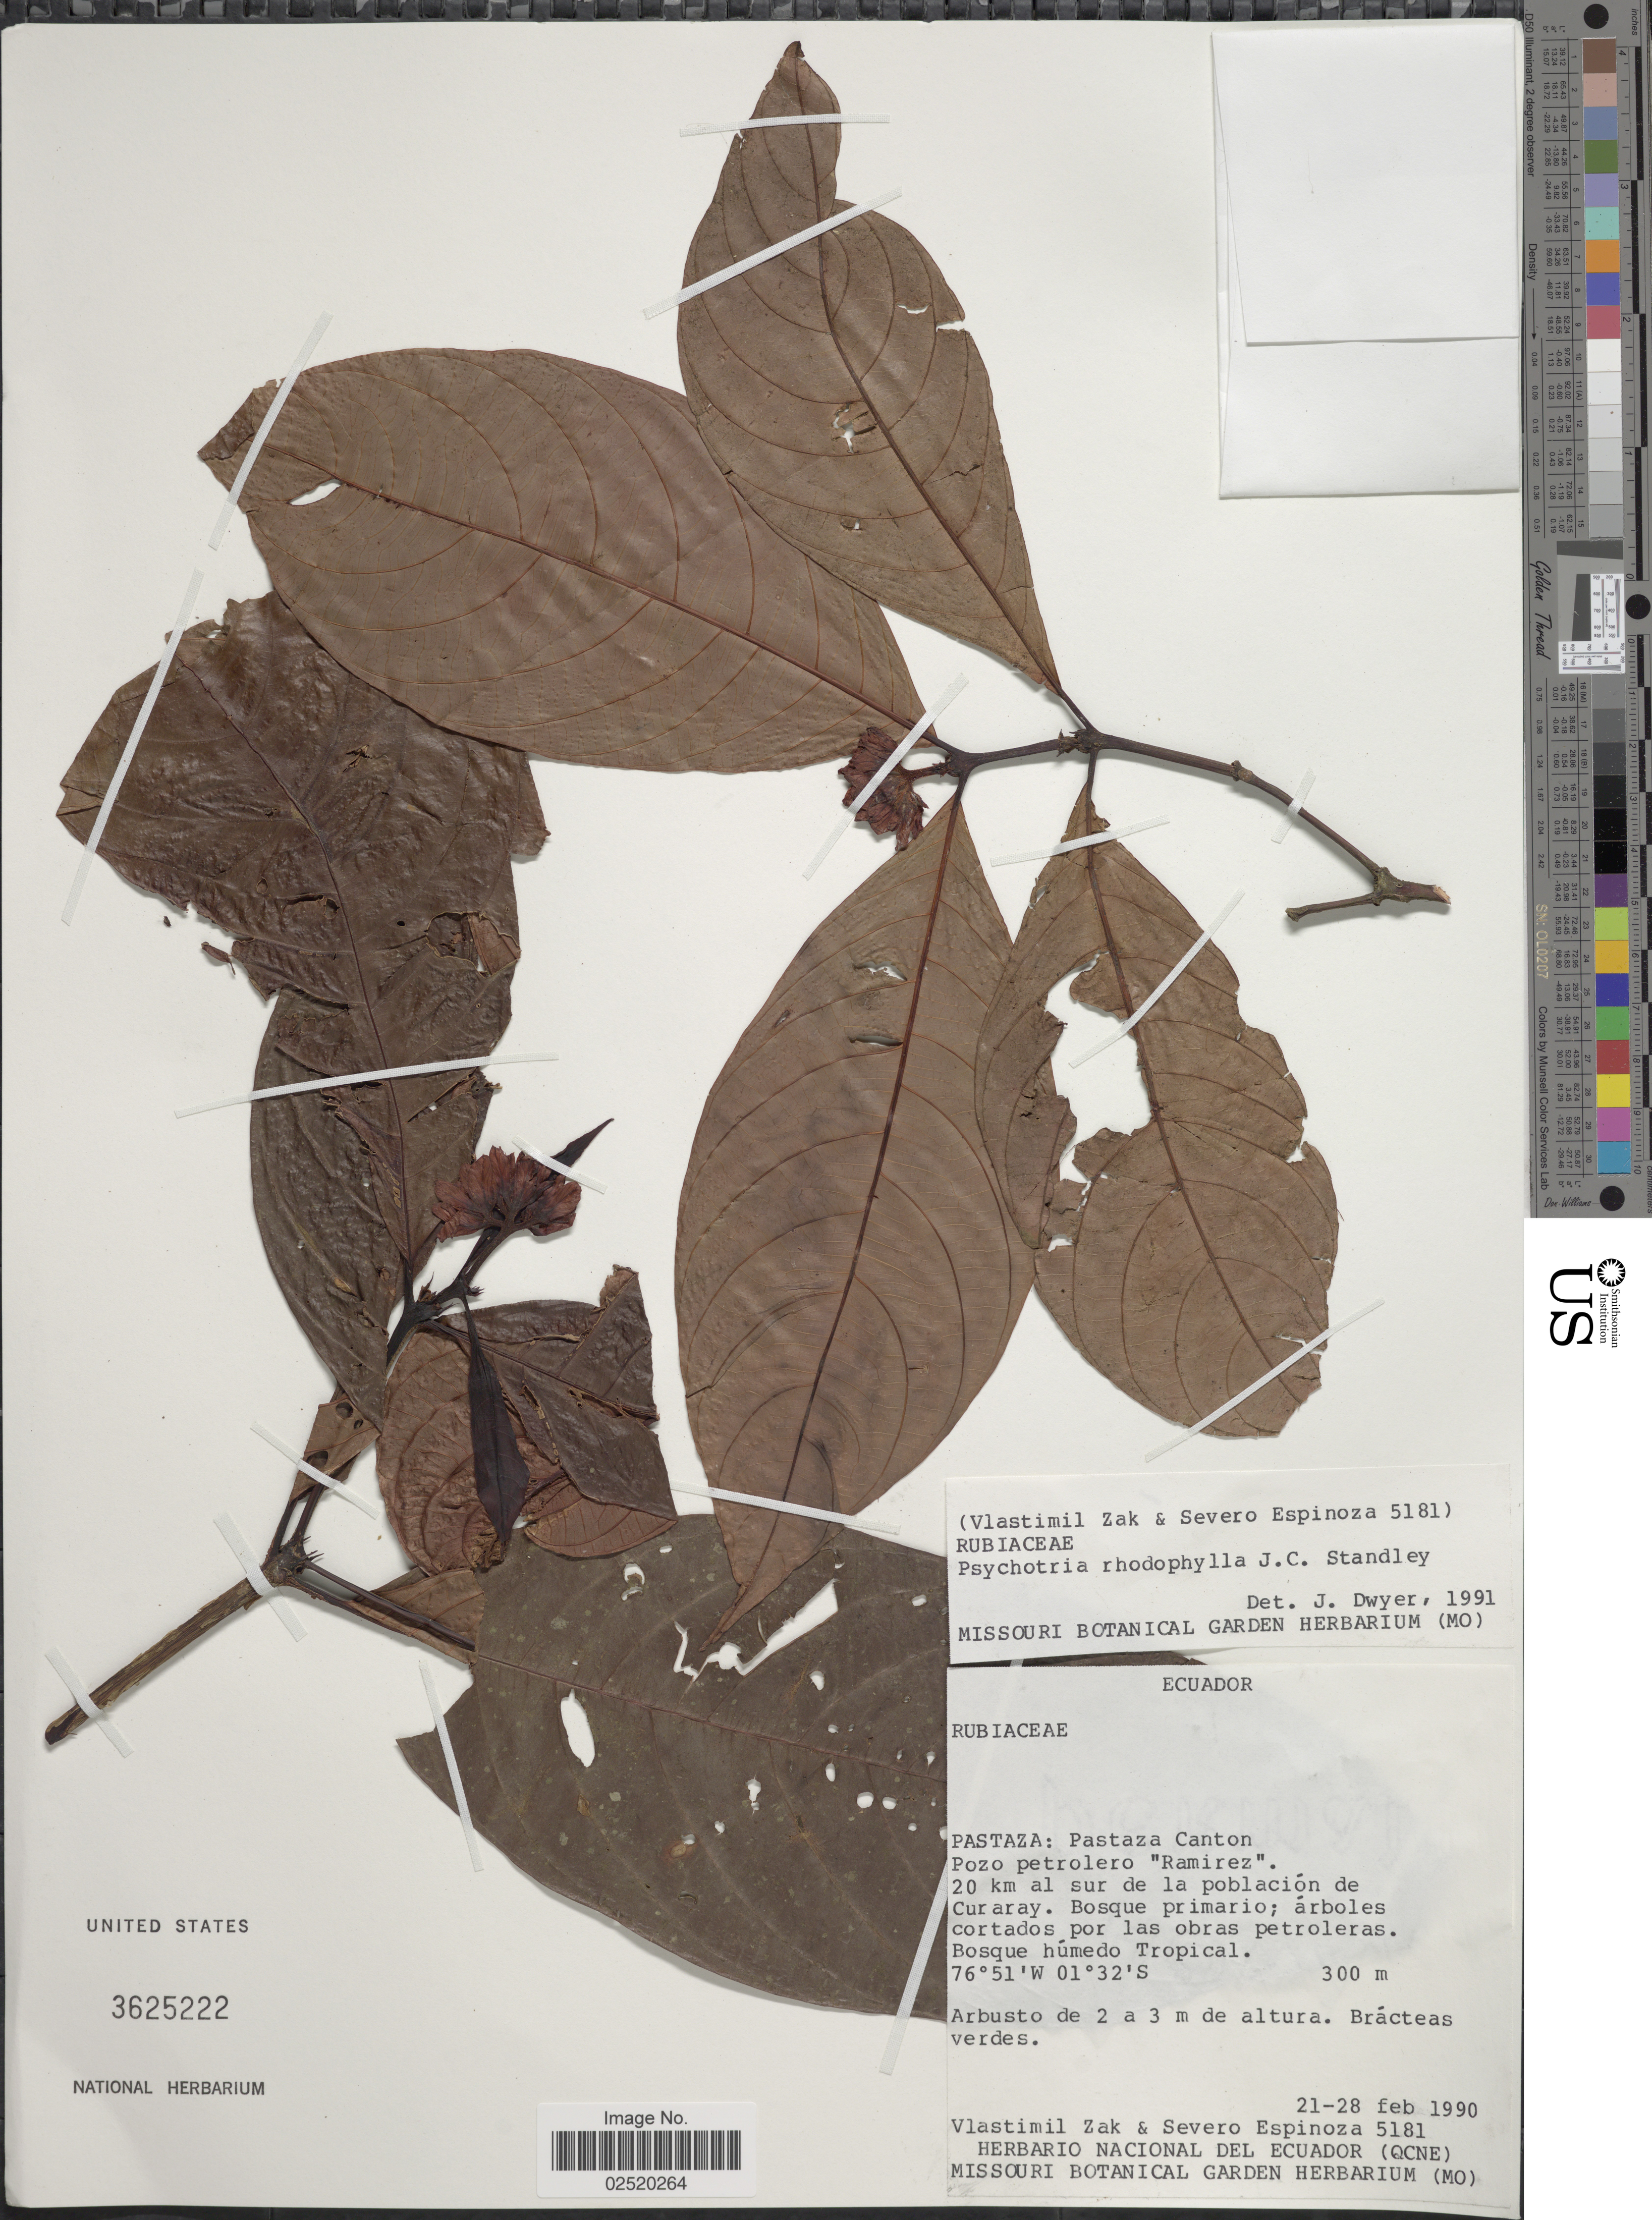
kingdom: Plantae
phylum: Tracheophyta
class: Magnoliopsida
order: Gentianales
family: Rubiaceae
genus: Psychotria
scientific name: Psychotria rhodophylla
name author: Standl.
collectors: V. Zak & S. Espinoza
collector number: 5181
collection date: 1990-02-21/1990-02-28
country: Ecuador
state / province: Pastaza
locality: Pastaza Canton, Pozo petrolero Ramirez, 20 km al sur de la poblacion de Curaray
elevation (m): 300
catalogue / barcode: US 3625222